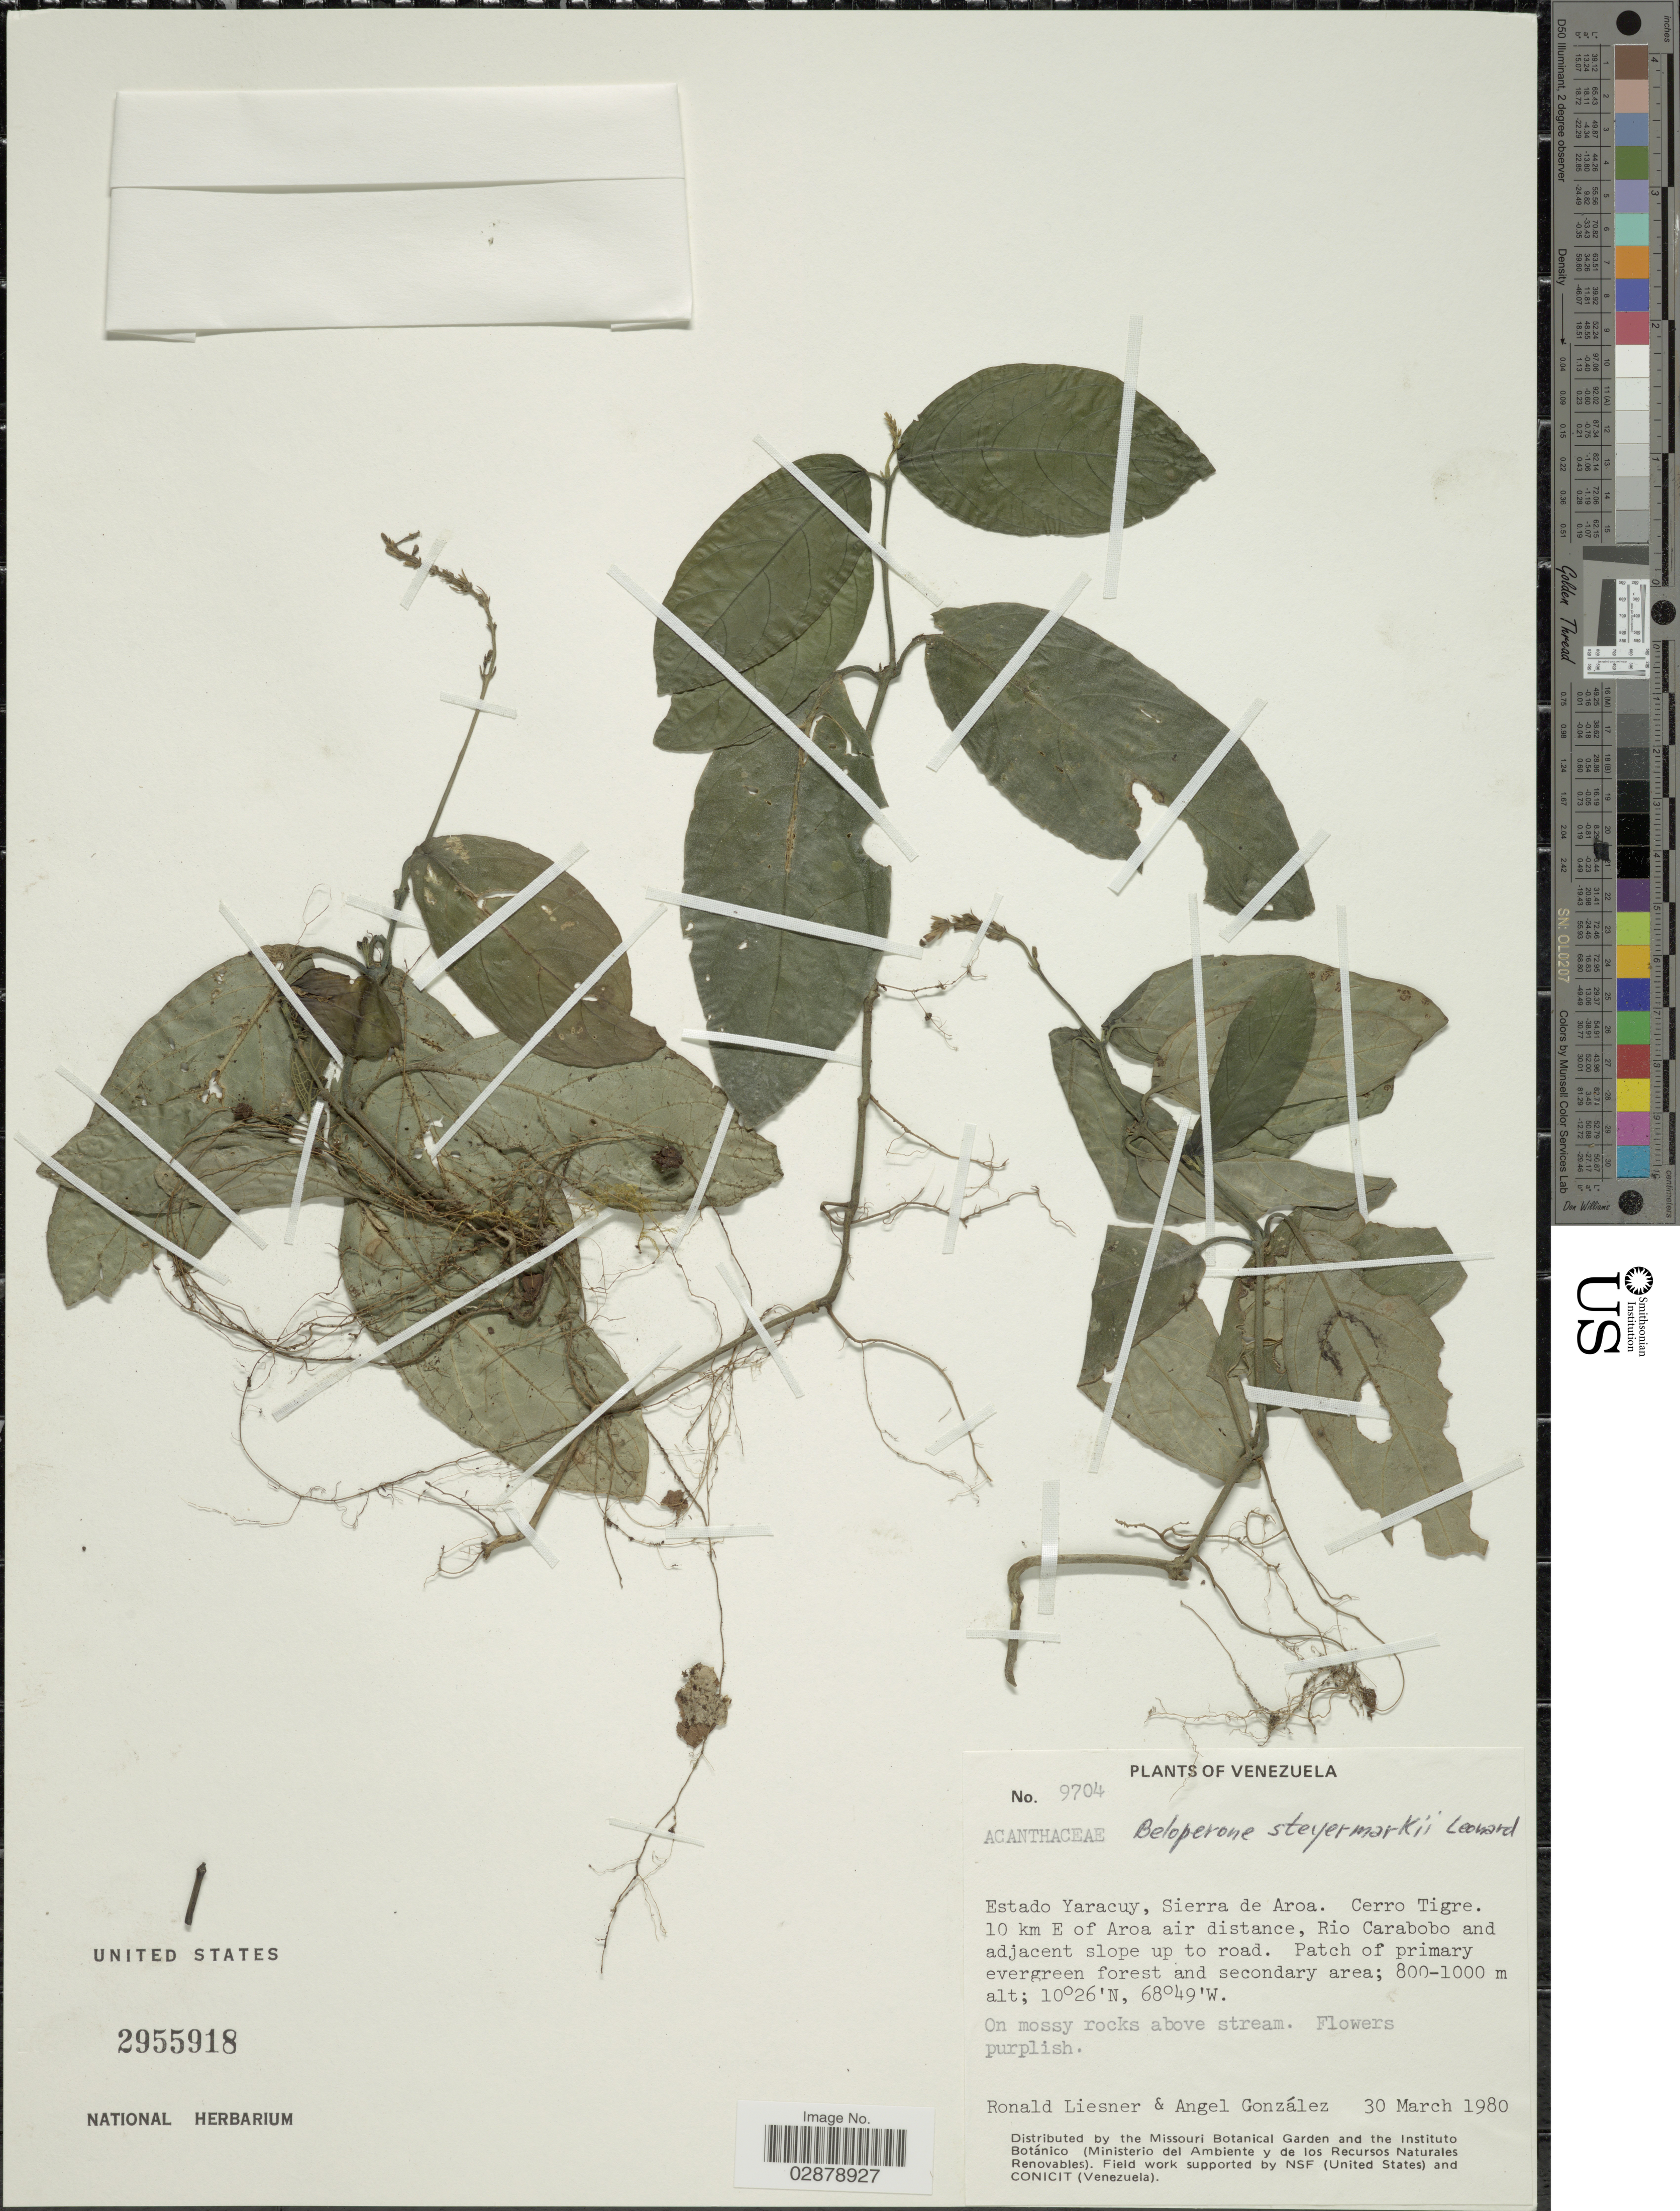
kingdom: Plantae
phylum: Tracheophyta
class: Magnoliopsida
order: Lamiales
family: Acanthaceae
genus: Justicia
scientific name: Justicia effusa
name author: D.N. Gibson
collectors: R. L. Liesner & A. C. González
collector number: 9704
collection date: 1980-03-30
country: Venezuela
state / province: Yaracuy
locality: Sierra de Aroa. Cerro Tigre. 10 km E of Aroa air distance, Rio Carabobo and adjacent slope up to road.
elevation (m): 800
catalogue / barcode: US 2955918